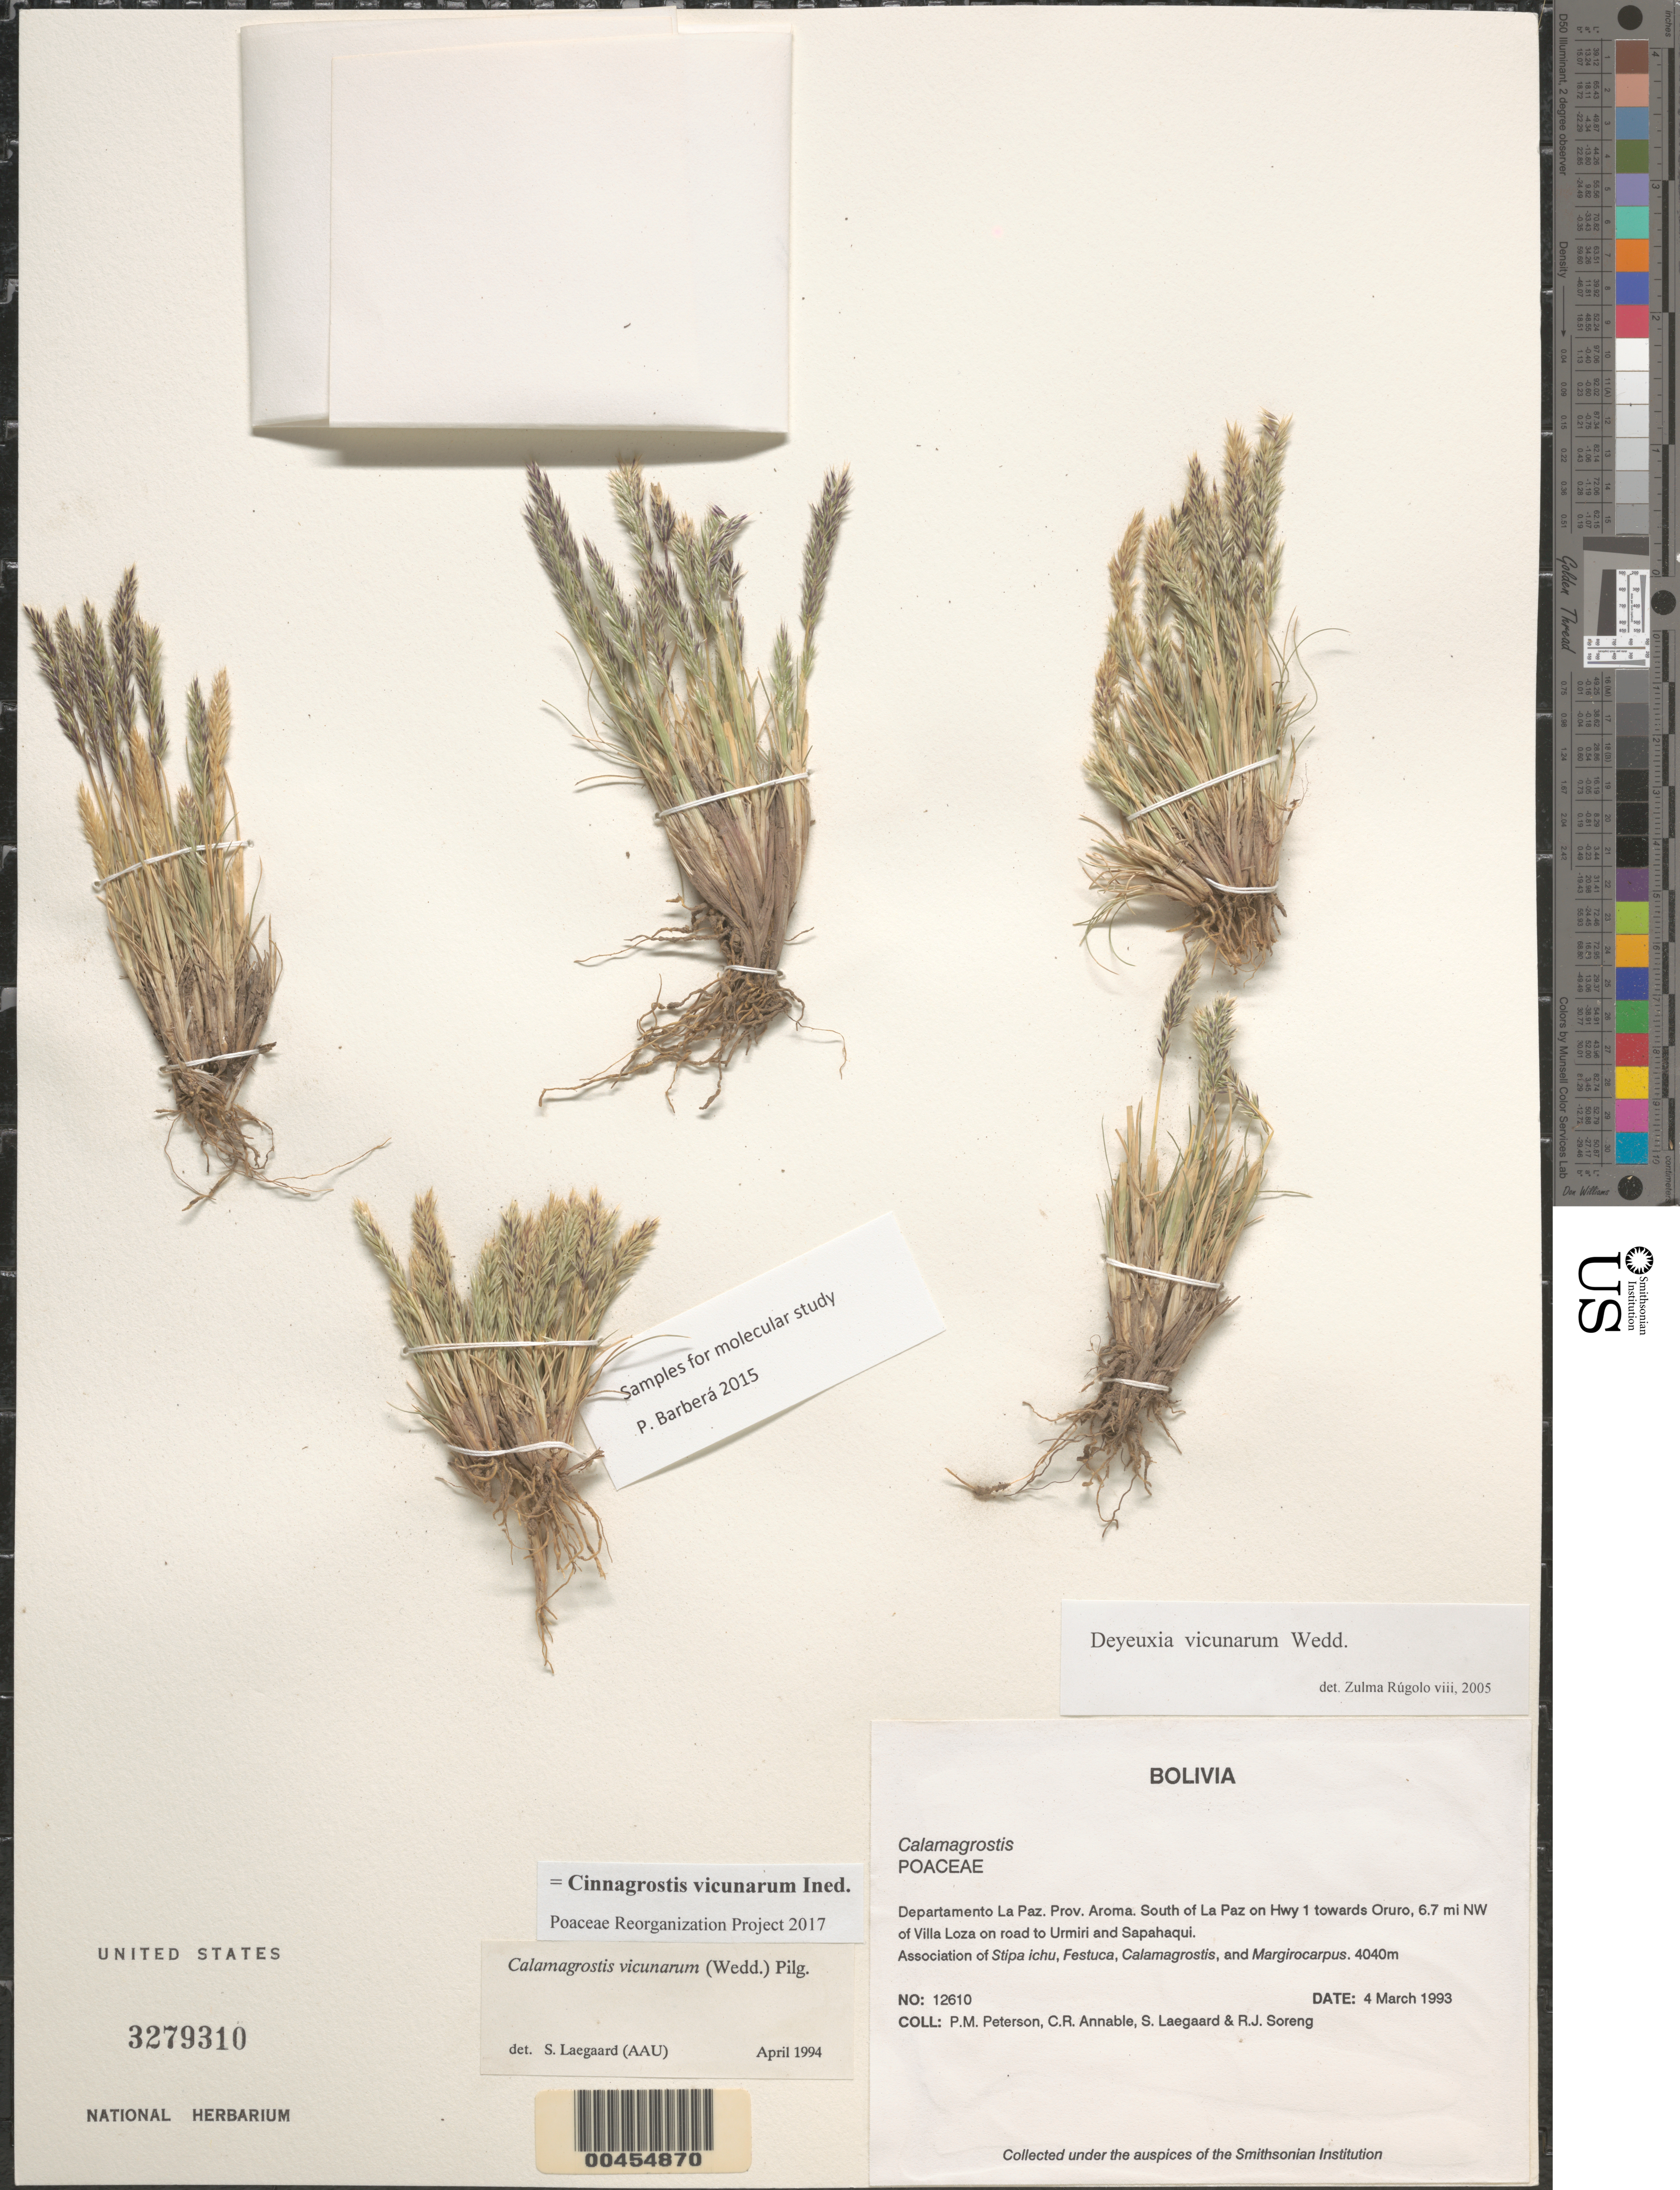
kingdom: Plantae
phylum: Tracheophyta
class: Liliopsida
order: Poales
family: Poaceae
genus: Cinnagrostis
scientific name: Cinnagrostis vicunarum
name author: (Wedd.) P.M. Peterson et al.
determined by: Poaceae Reorganization Project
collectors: P. M. Peterson, C. R. Annable, S. Lægaard & R. J. Soreng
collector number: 12610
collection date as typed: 04 Mar 1993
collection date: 1993-03-04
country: Bolivia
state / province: La Paz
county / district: Aroma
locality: South of La Paz on Hwy 1 towards Oruro, 6.7 mi NW of Villa Loza on road to Urmiri and Sapahaqui.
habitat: Association of Stipa ichu, Festuca, Calamagrostis, and Margirocarpus.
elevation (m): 4040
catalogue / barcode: US 3279310